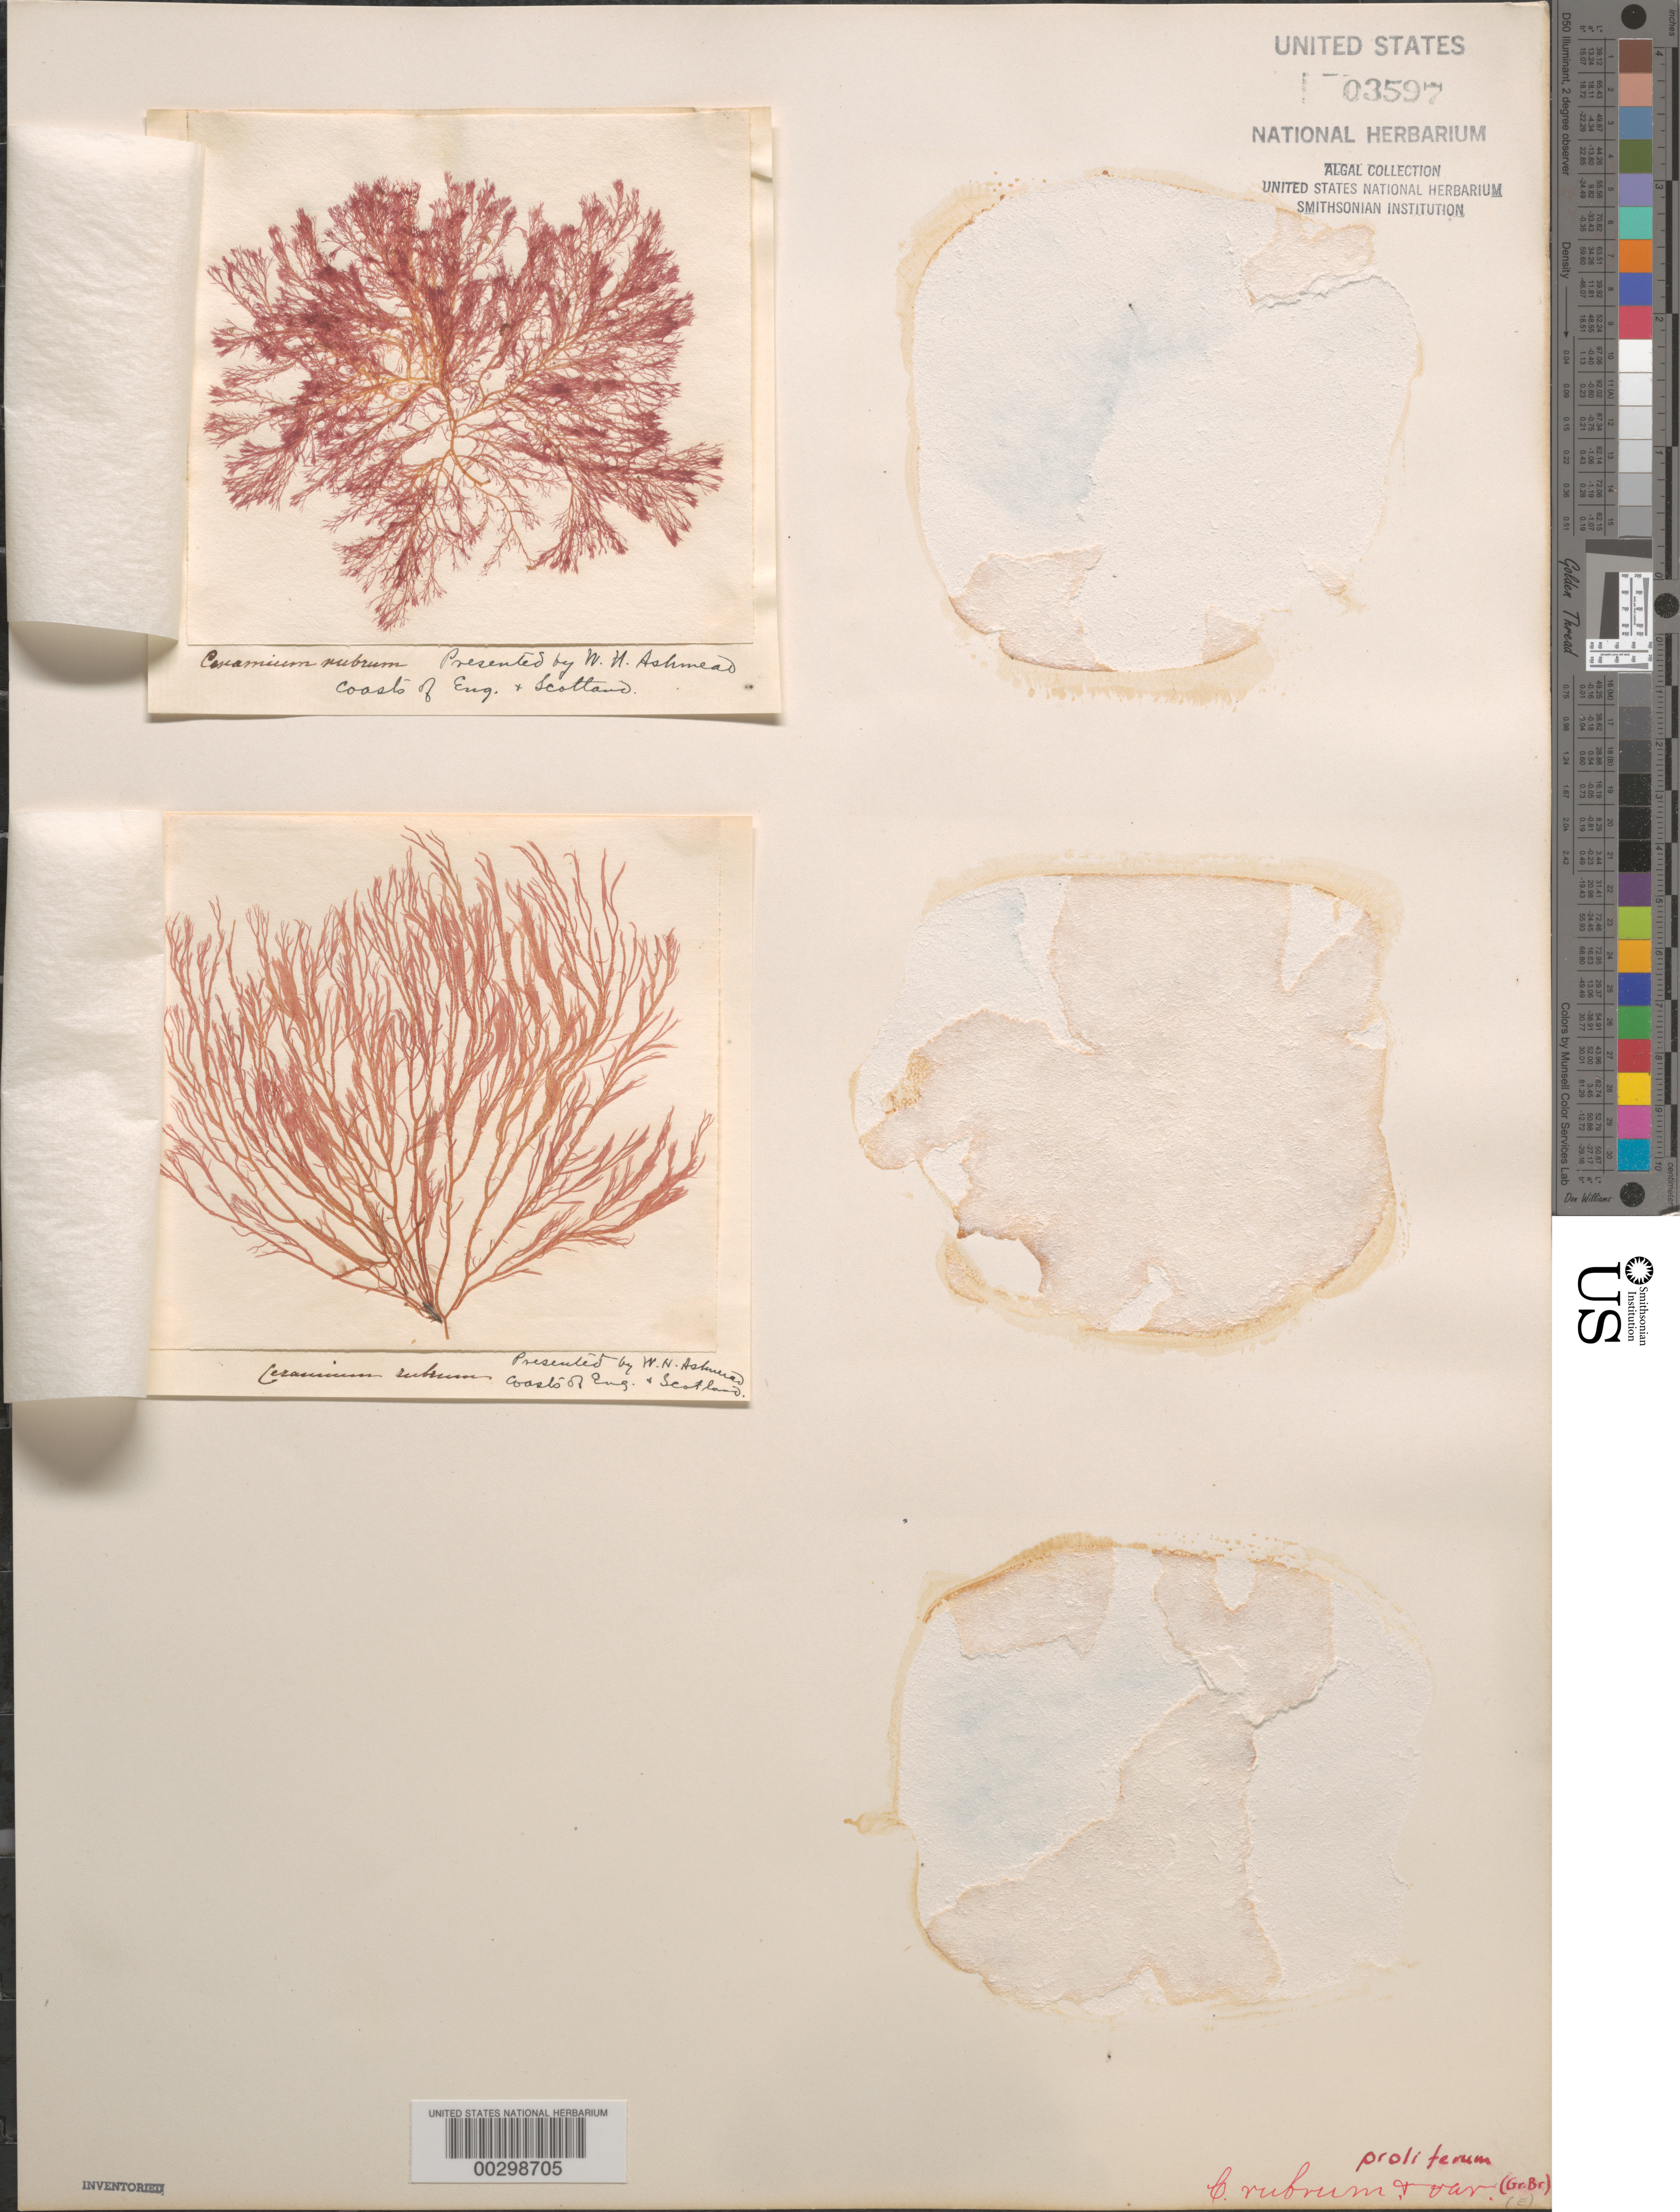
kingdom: Plantae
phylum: Rhodophyta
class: Florideophyceae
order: Ceramiales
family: Ceramiaceae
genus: Ceramium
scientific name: Ceramium rubrum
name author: C. Agardh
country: United Kingdom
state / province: England / Scotland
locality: Coasts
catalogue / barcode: US 3597